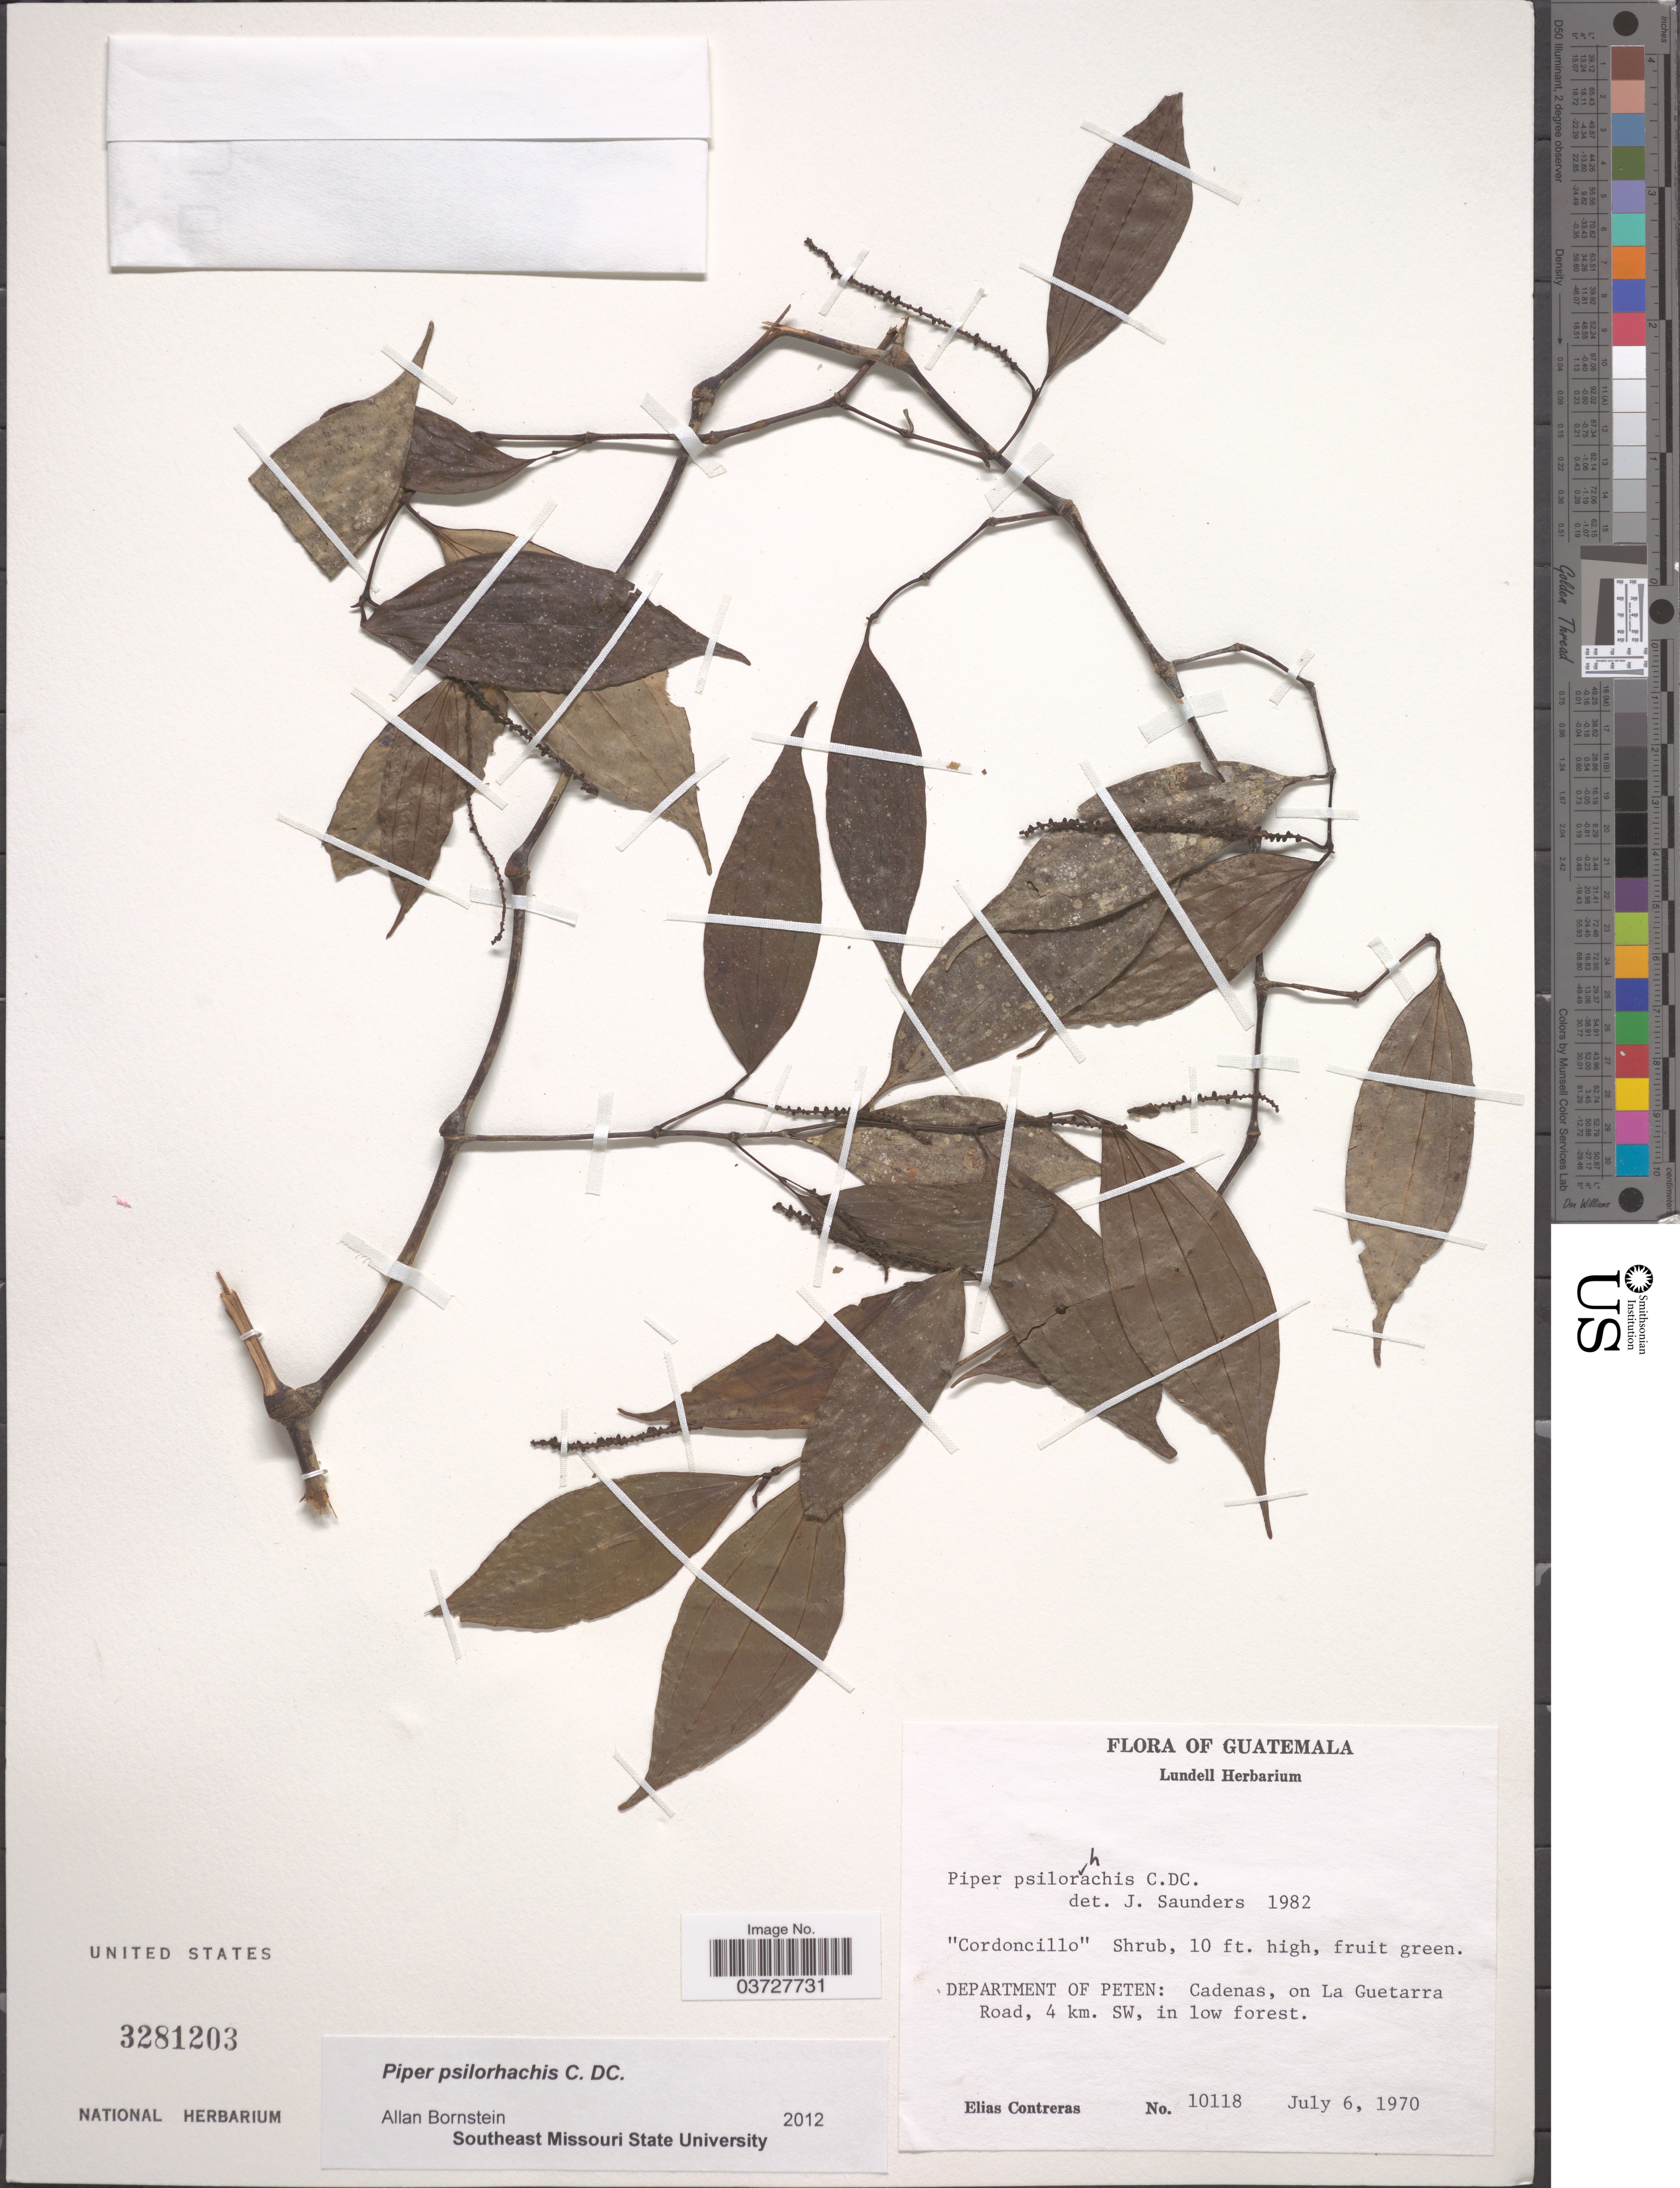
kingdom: Plantae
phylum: Tracheophyta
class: Magnoliopsida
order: Piperales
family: Piperaceae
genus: Piper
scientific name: Piper psilorhachis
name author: C. DC.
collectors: E. Contreras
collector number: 10118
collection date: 1970-07-06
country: Guatemala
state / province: El Peten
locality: Department of Peten: Cadenas, on La Guetarra Road, 4 km. SW, in low forest.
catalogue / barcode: US 3281203